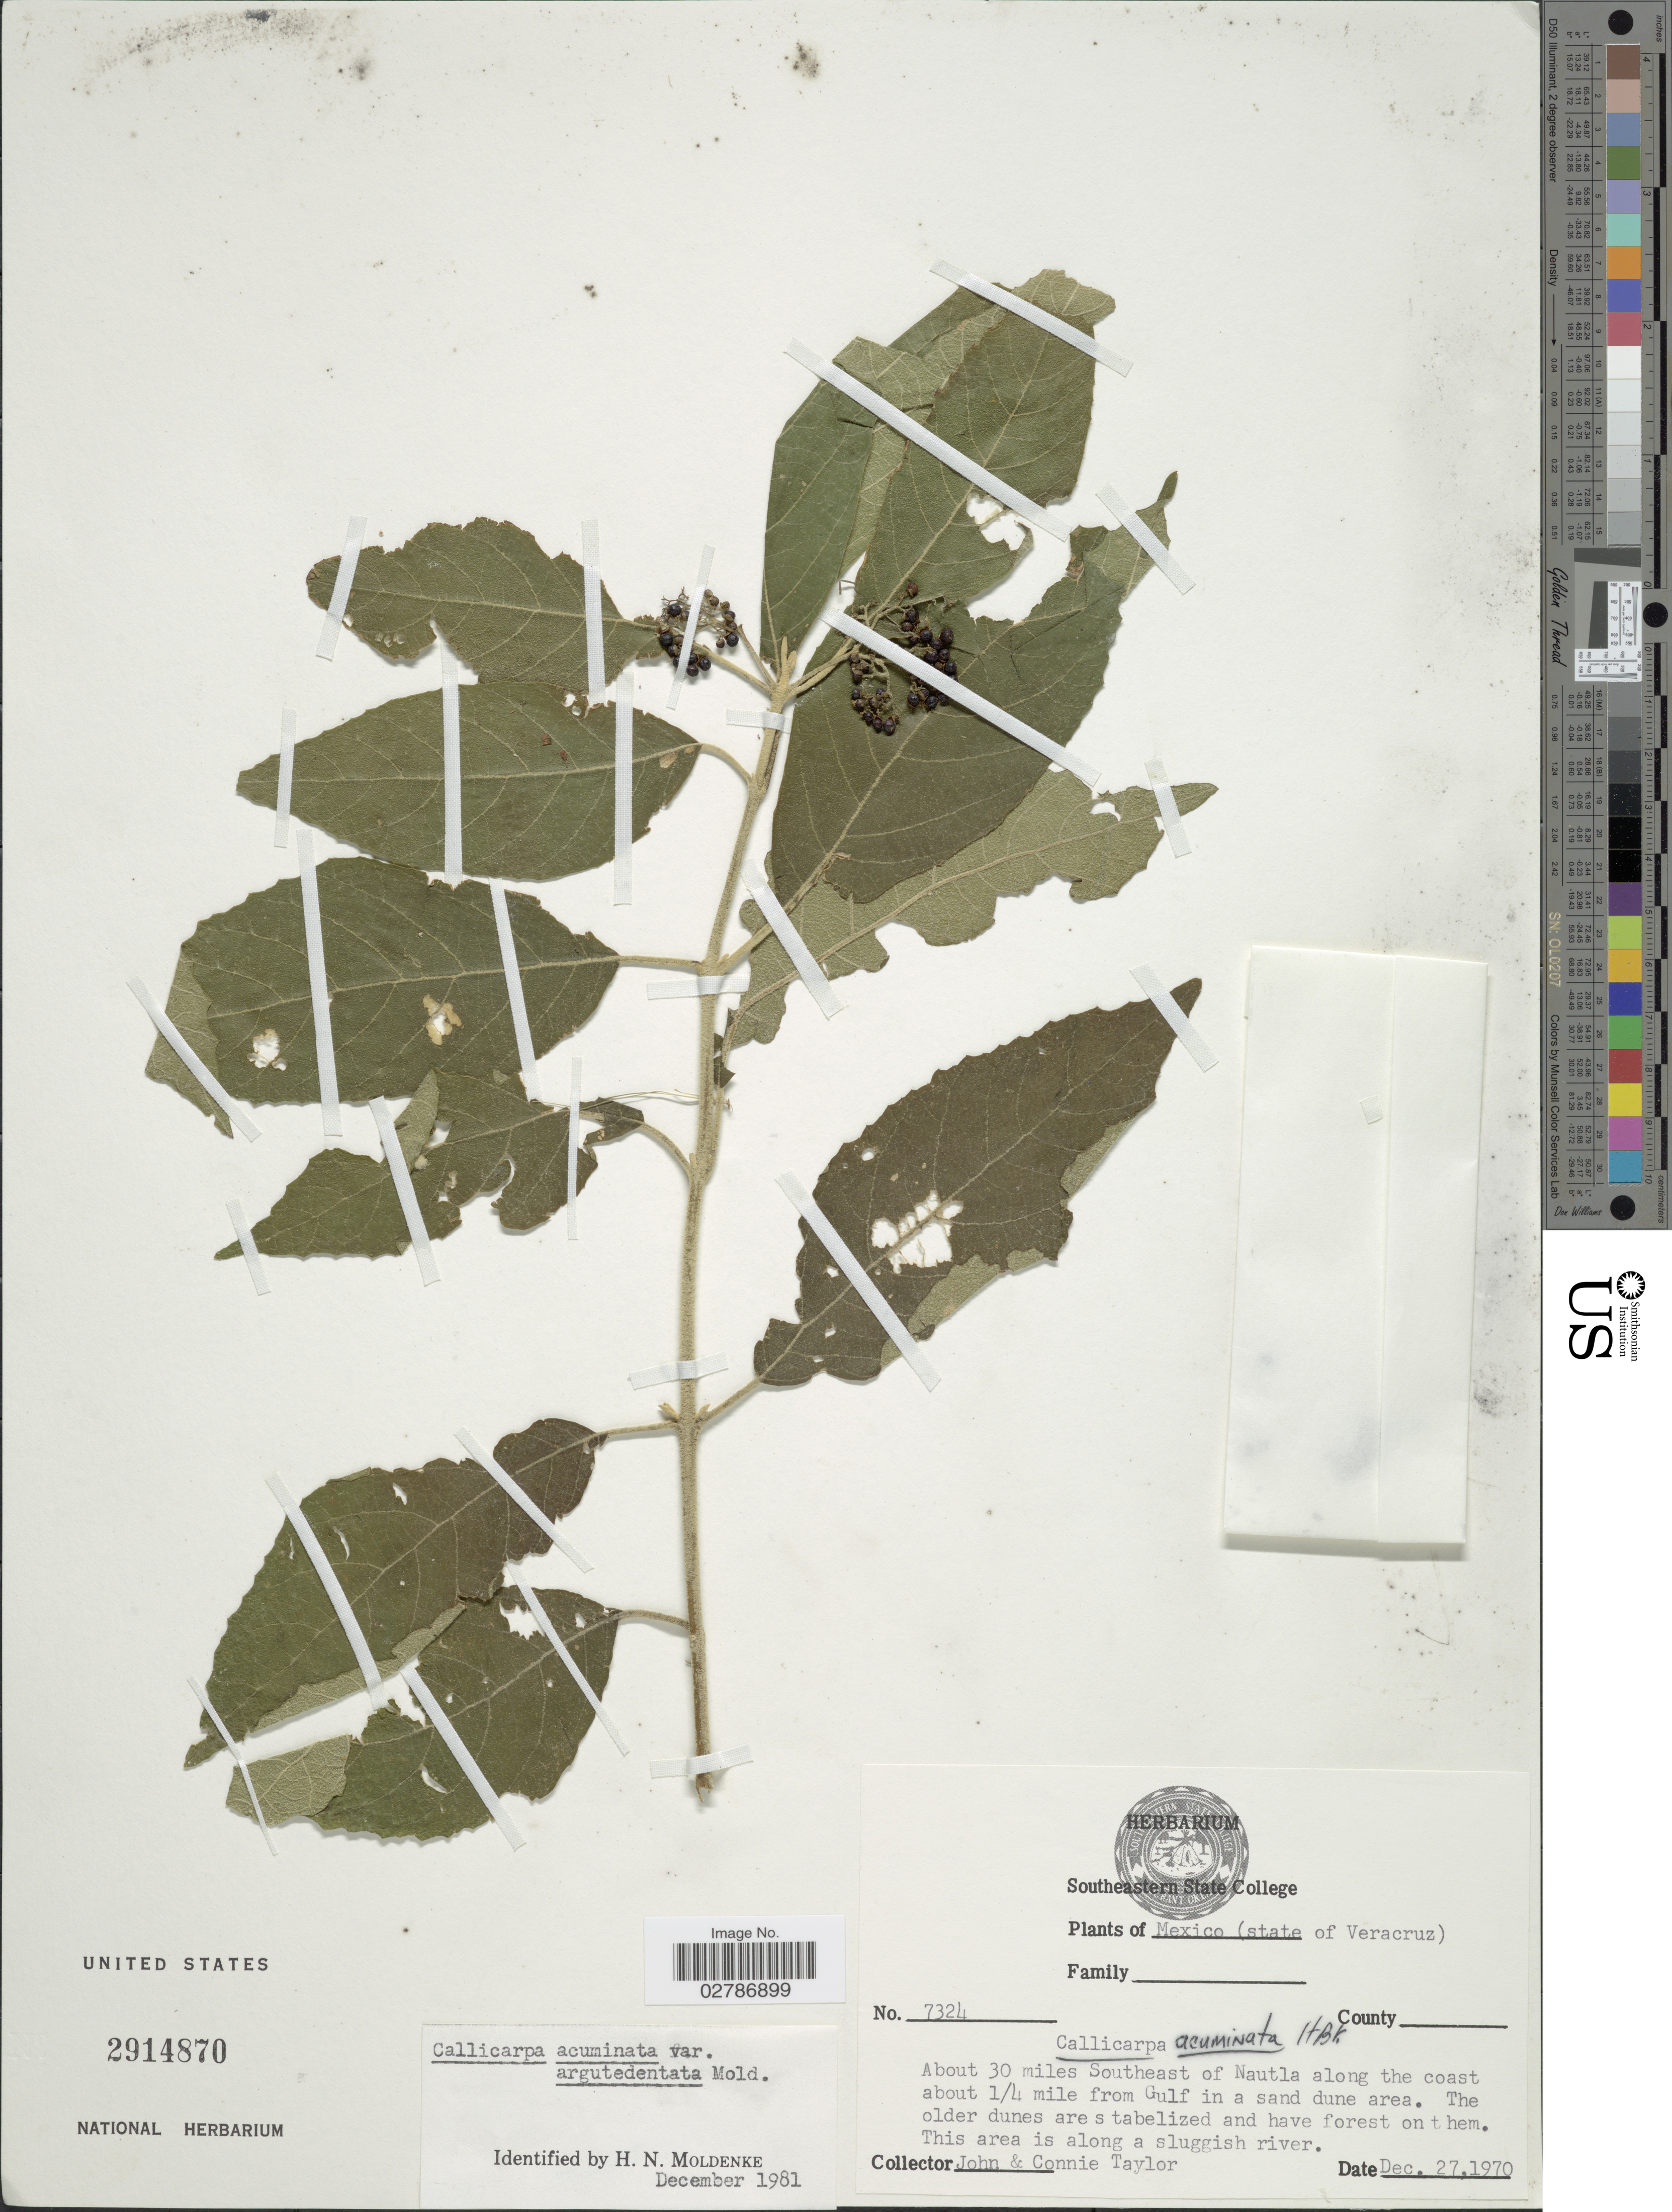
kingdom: Plantae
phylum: Tracheophyta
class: Magnoliopsida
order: Lamiales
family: Lamiaceae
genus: Callicarpa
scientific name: Callicarpa acuminata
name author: Kunth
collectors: J. Taylor & C. Taylor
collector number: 7324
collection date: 1970-12-27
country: Mexico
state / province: Veracruz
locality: (State of Veracruz). About 30 miles Southeast of Nautla along the coast about ¼ mile from Gulf in a sand dune area.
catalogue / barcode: US 2914870